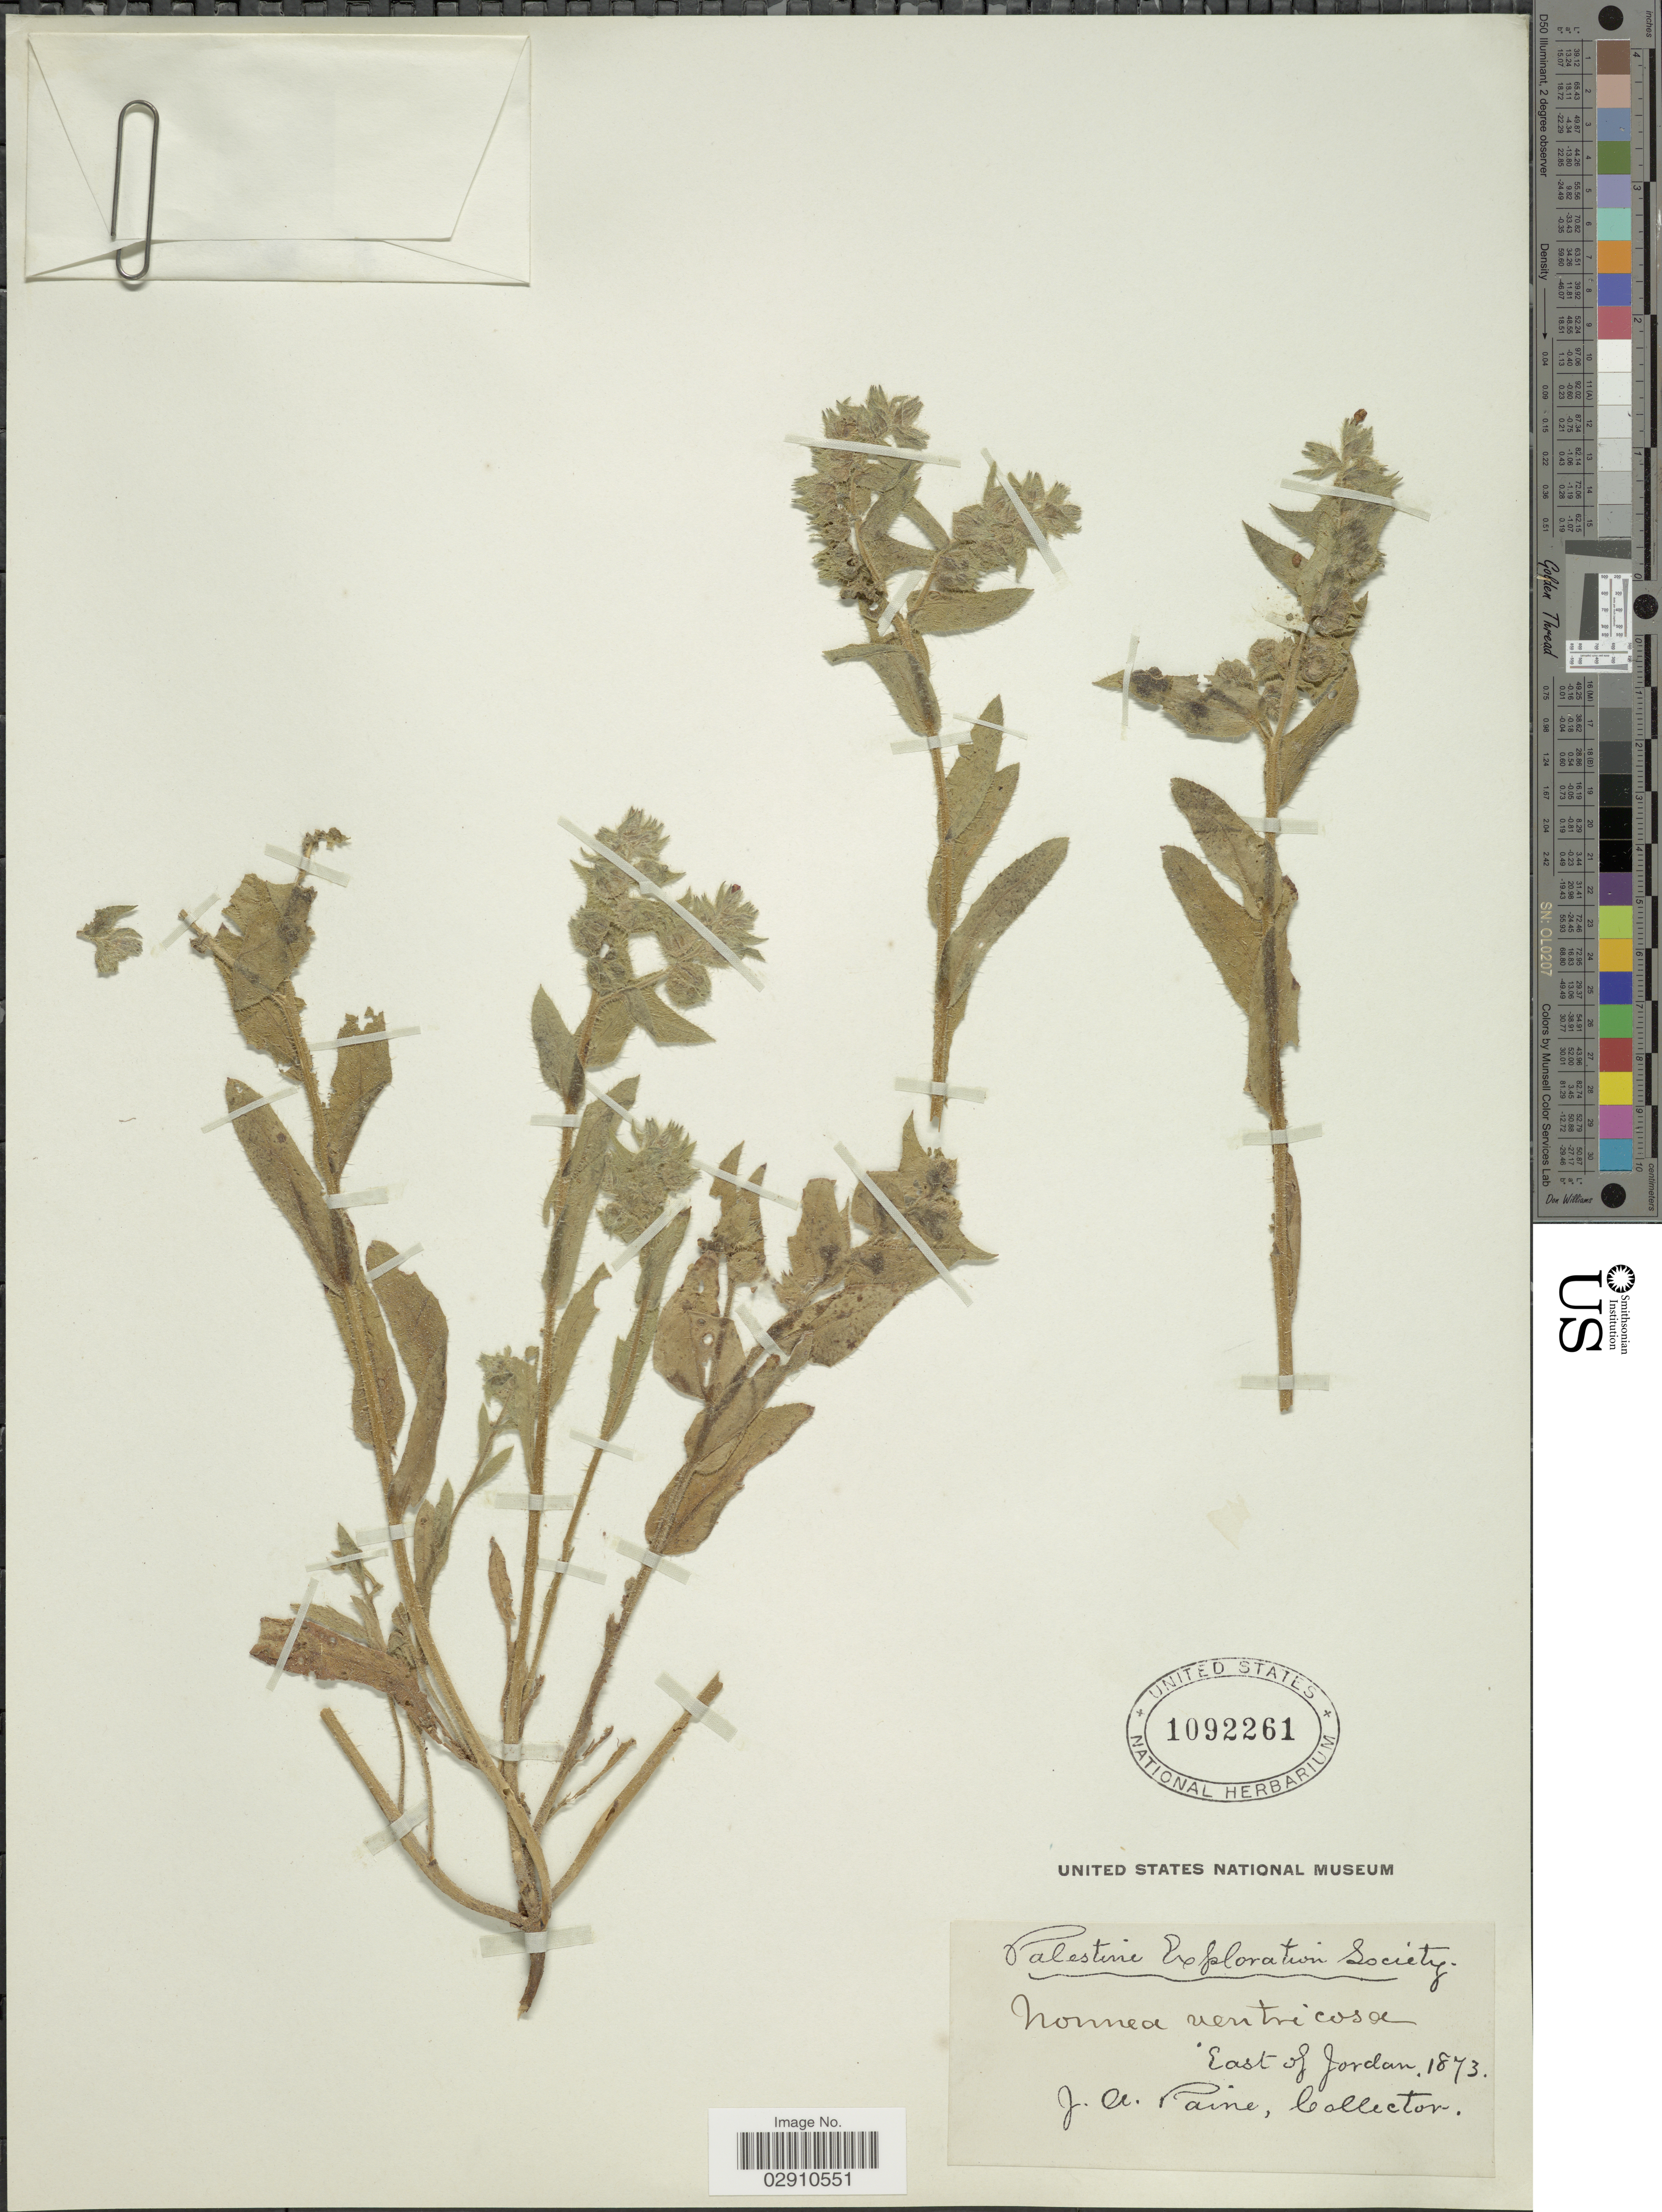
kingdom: Plantae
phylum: Tracheophyta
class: Magnoliopsida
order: Boraginales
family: Boraginaceae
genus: Nonea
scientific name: Nonea ventricosa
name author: Griseb.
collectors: J. A. Paine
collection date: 1873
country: Jordan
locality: East of Jordan.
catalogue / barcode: US 1092261